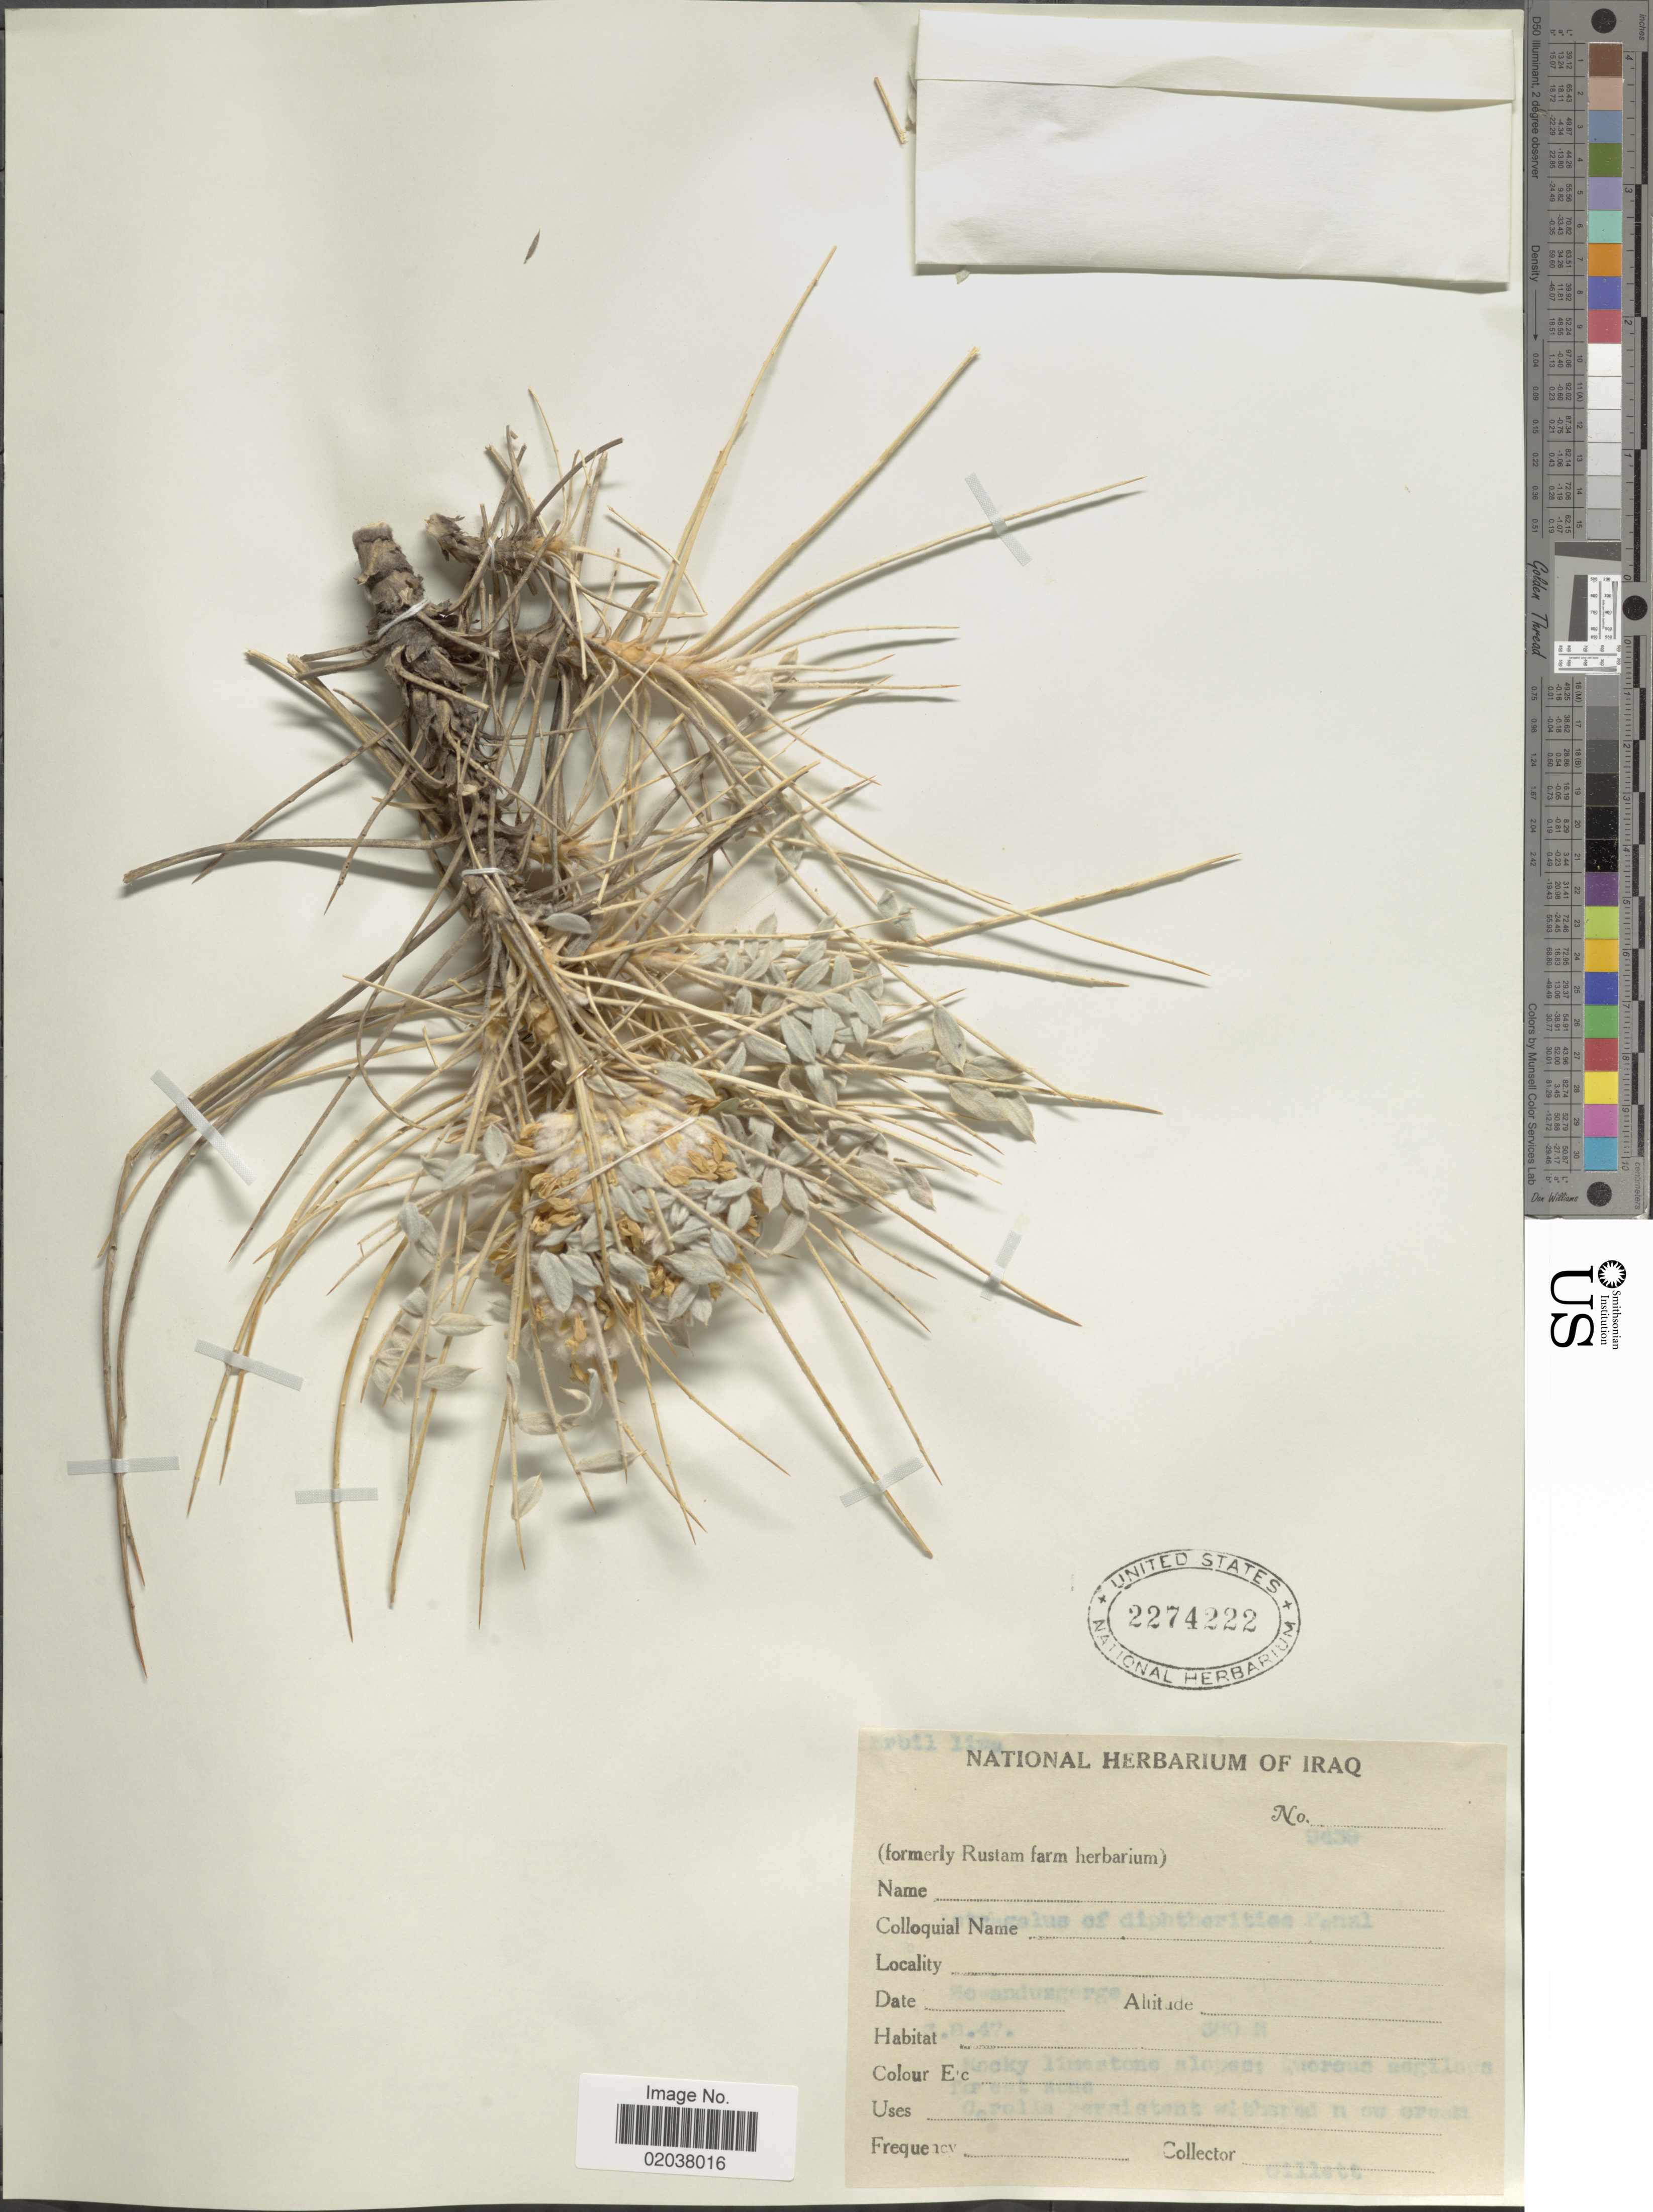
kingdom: Plantae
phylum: Tracheophyta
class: Magnoliopsida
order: Fabales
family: Fabaceae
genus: Astragalus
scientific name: Astragalus diphtherites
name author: Fenzl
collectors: Gillett, --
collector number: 9439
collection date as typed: Transcribed d/m/y: 3/8/47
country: Iraq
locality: Rowanduz gorge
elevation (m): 680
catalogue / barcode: US 2274222